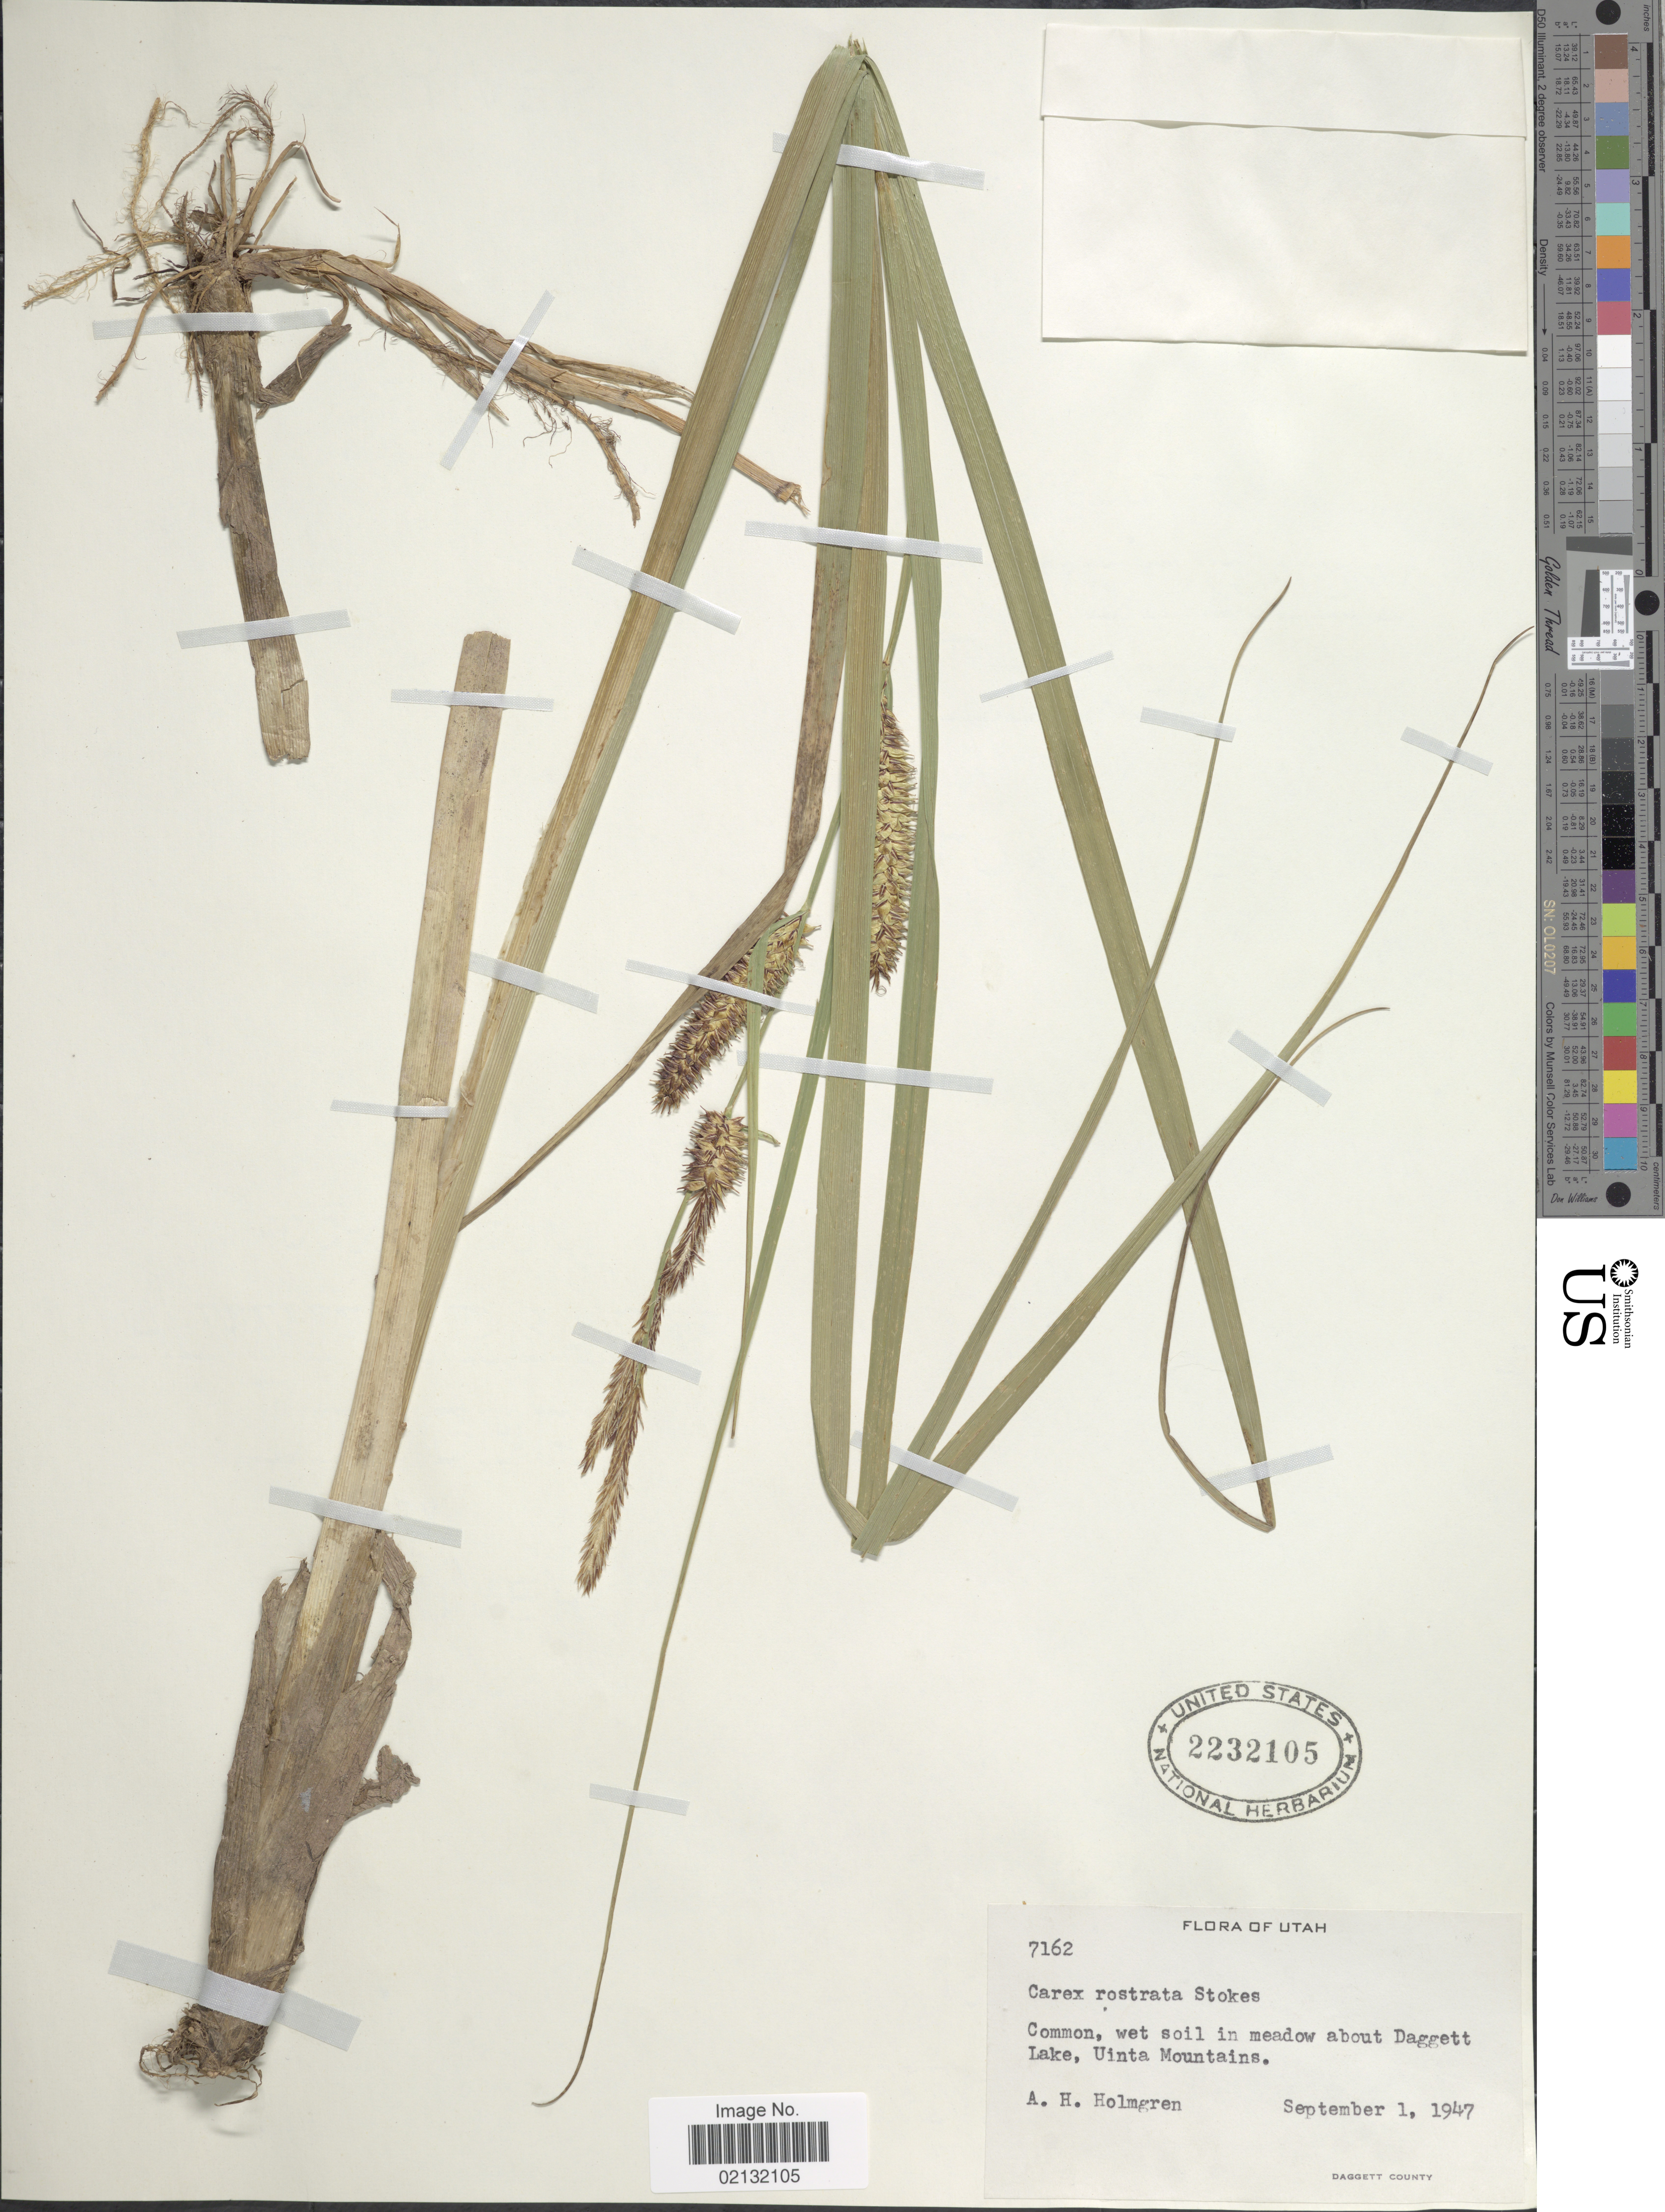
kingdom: Plantae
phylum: Tracheophyta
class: Liliopsida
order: Poales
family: Cyperaceae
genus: Carex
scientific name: Carex rostrata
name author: Stokes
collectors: A. H. Holmgren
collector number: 7162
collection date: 1947-09-01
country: United States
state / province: Utah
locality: Utah, Common, wet soil in meadow about Daggett Lake, Uinta Mountains.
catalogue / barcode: US 2232105